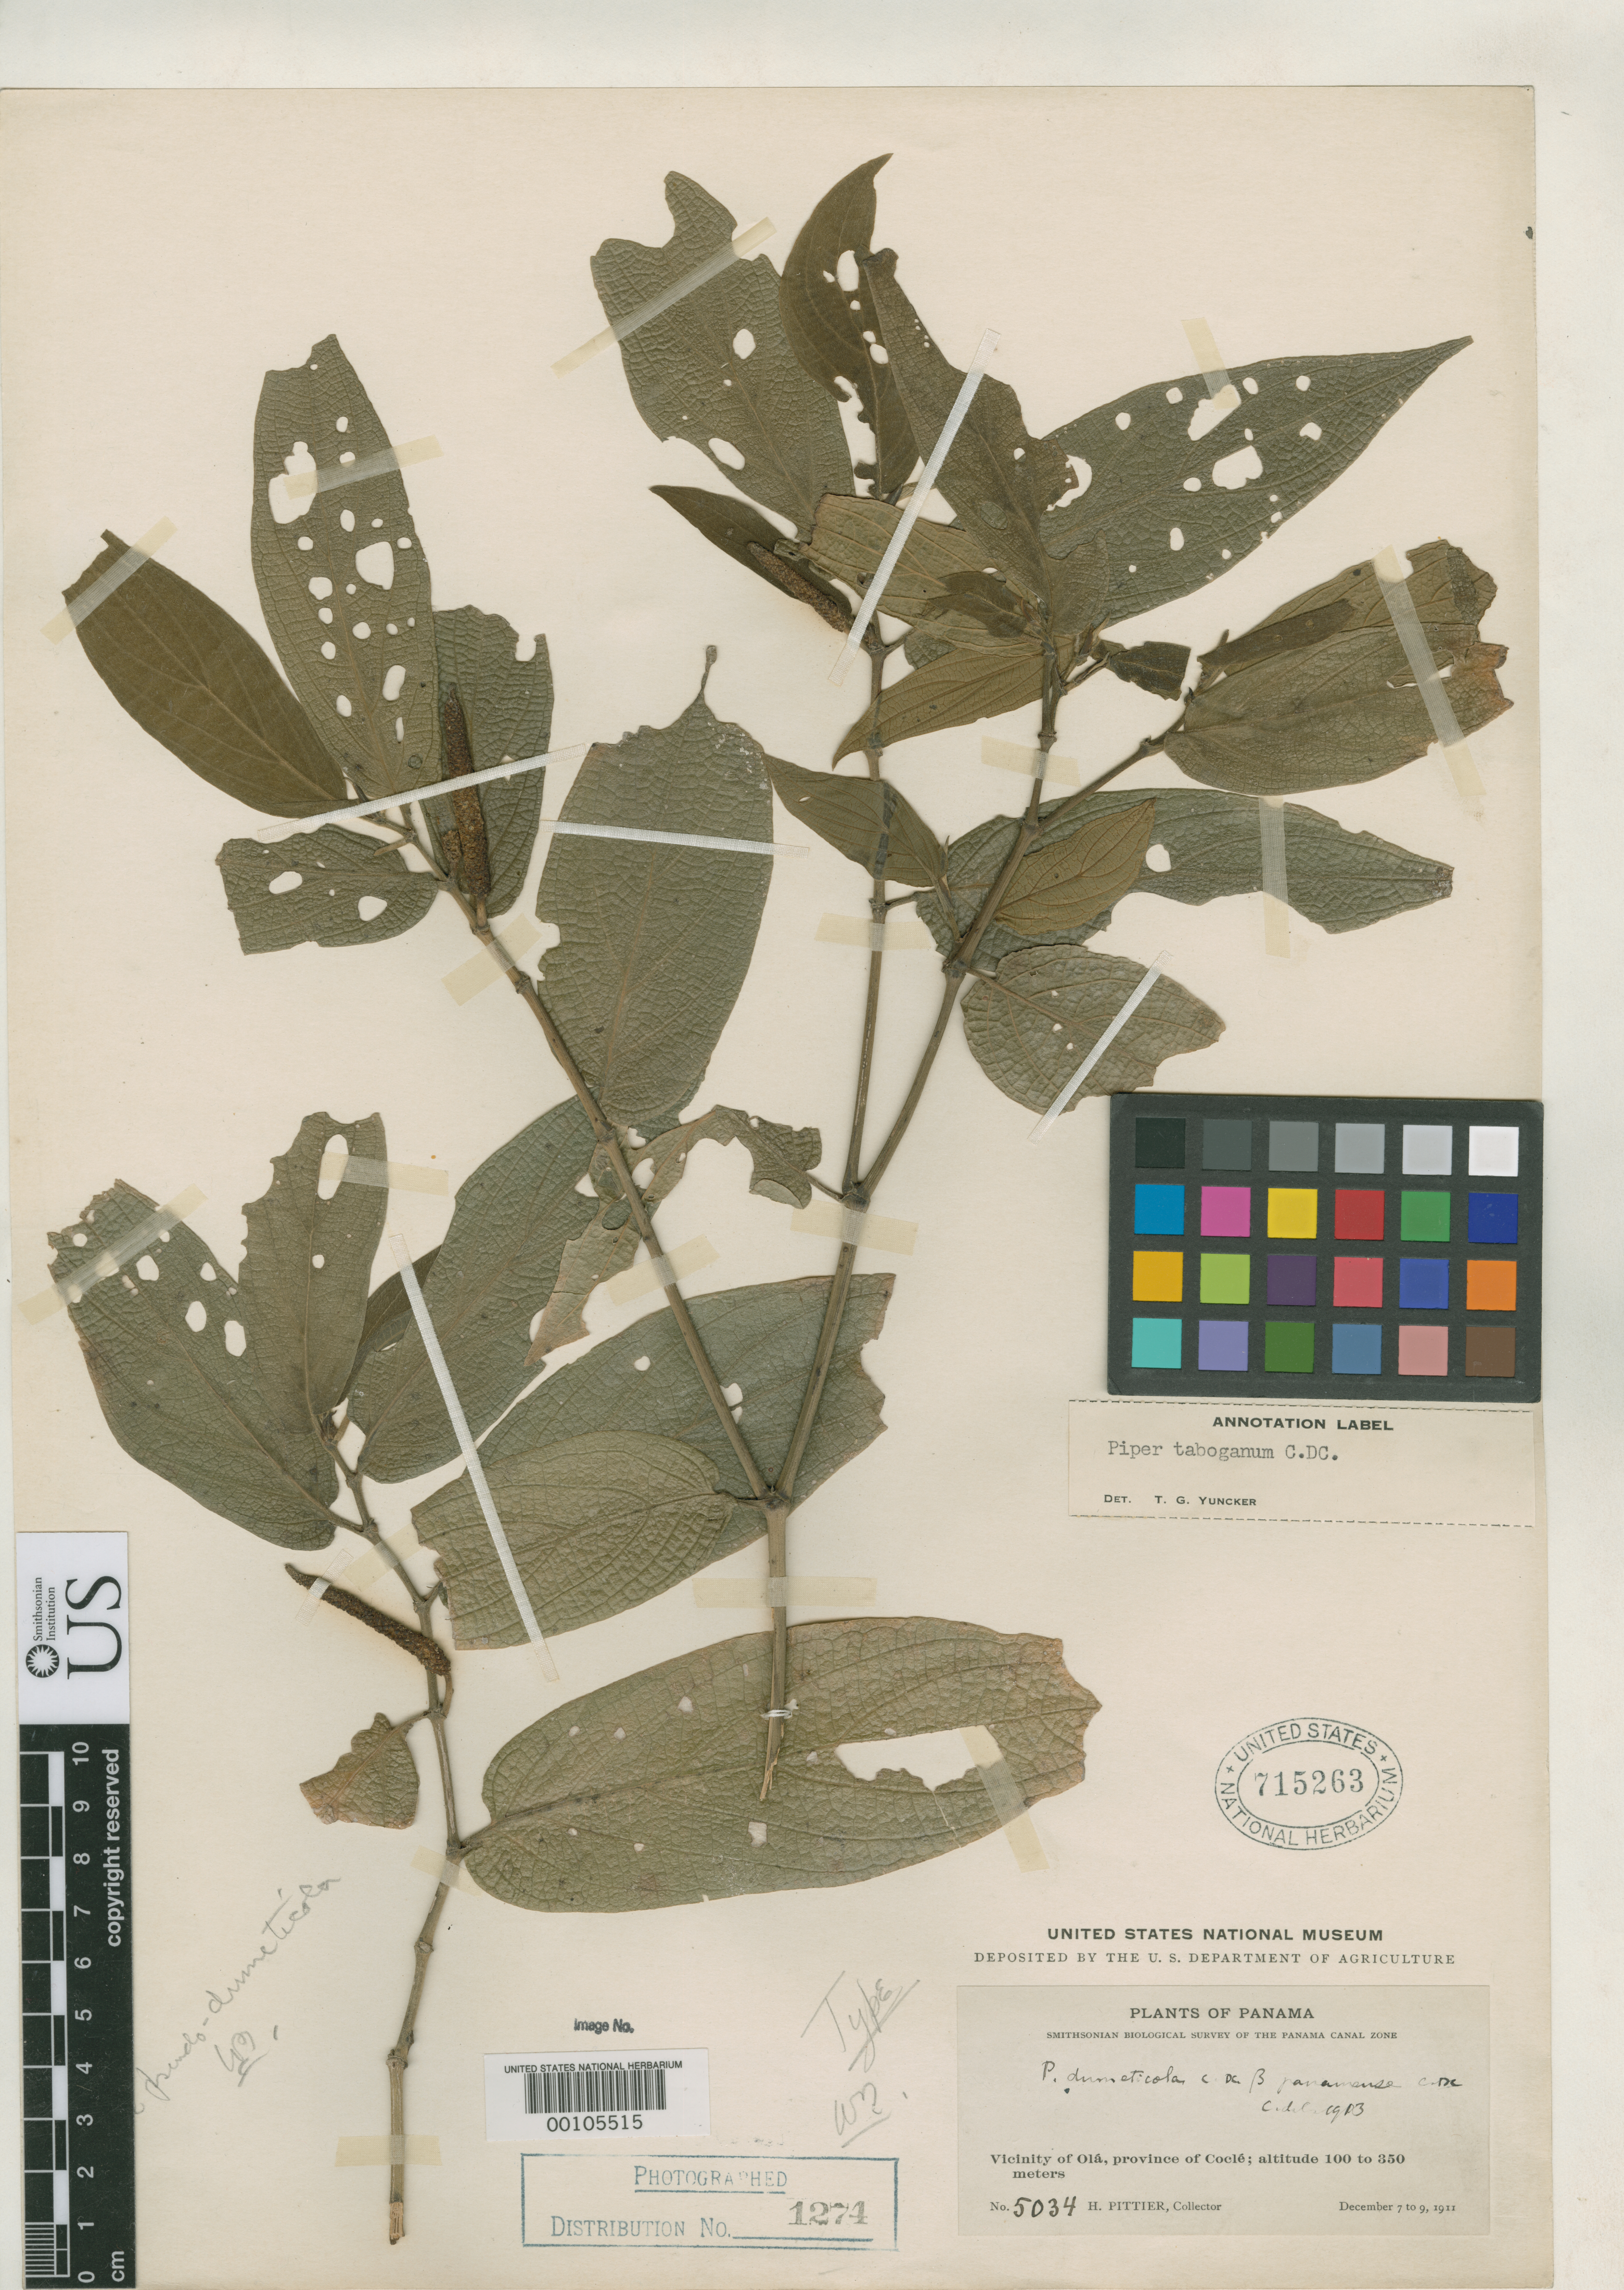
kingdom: Plantae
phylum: Tracheophyta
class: Magnoliopsida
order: Piperales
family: Piperaceae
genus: Piper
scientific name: Piper dumeticola var. panamense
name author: C. DC.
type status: Possible Holotype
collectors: H. F. Pittier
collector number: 5034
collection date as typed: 07 Dec 1911 to 09 Dec 1911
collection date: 1911-12-07/1911-12-09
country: Panama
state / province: Coclé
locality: Olavicinity.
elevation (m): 100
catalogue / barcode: US 715263